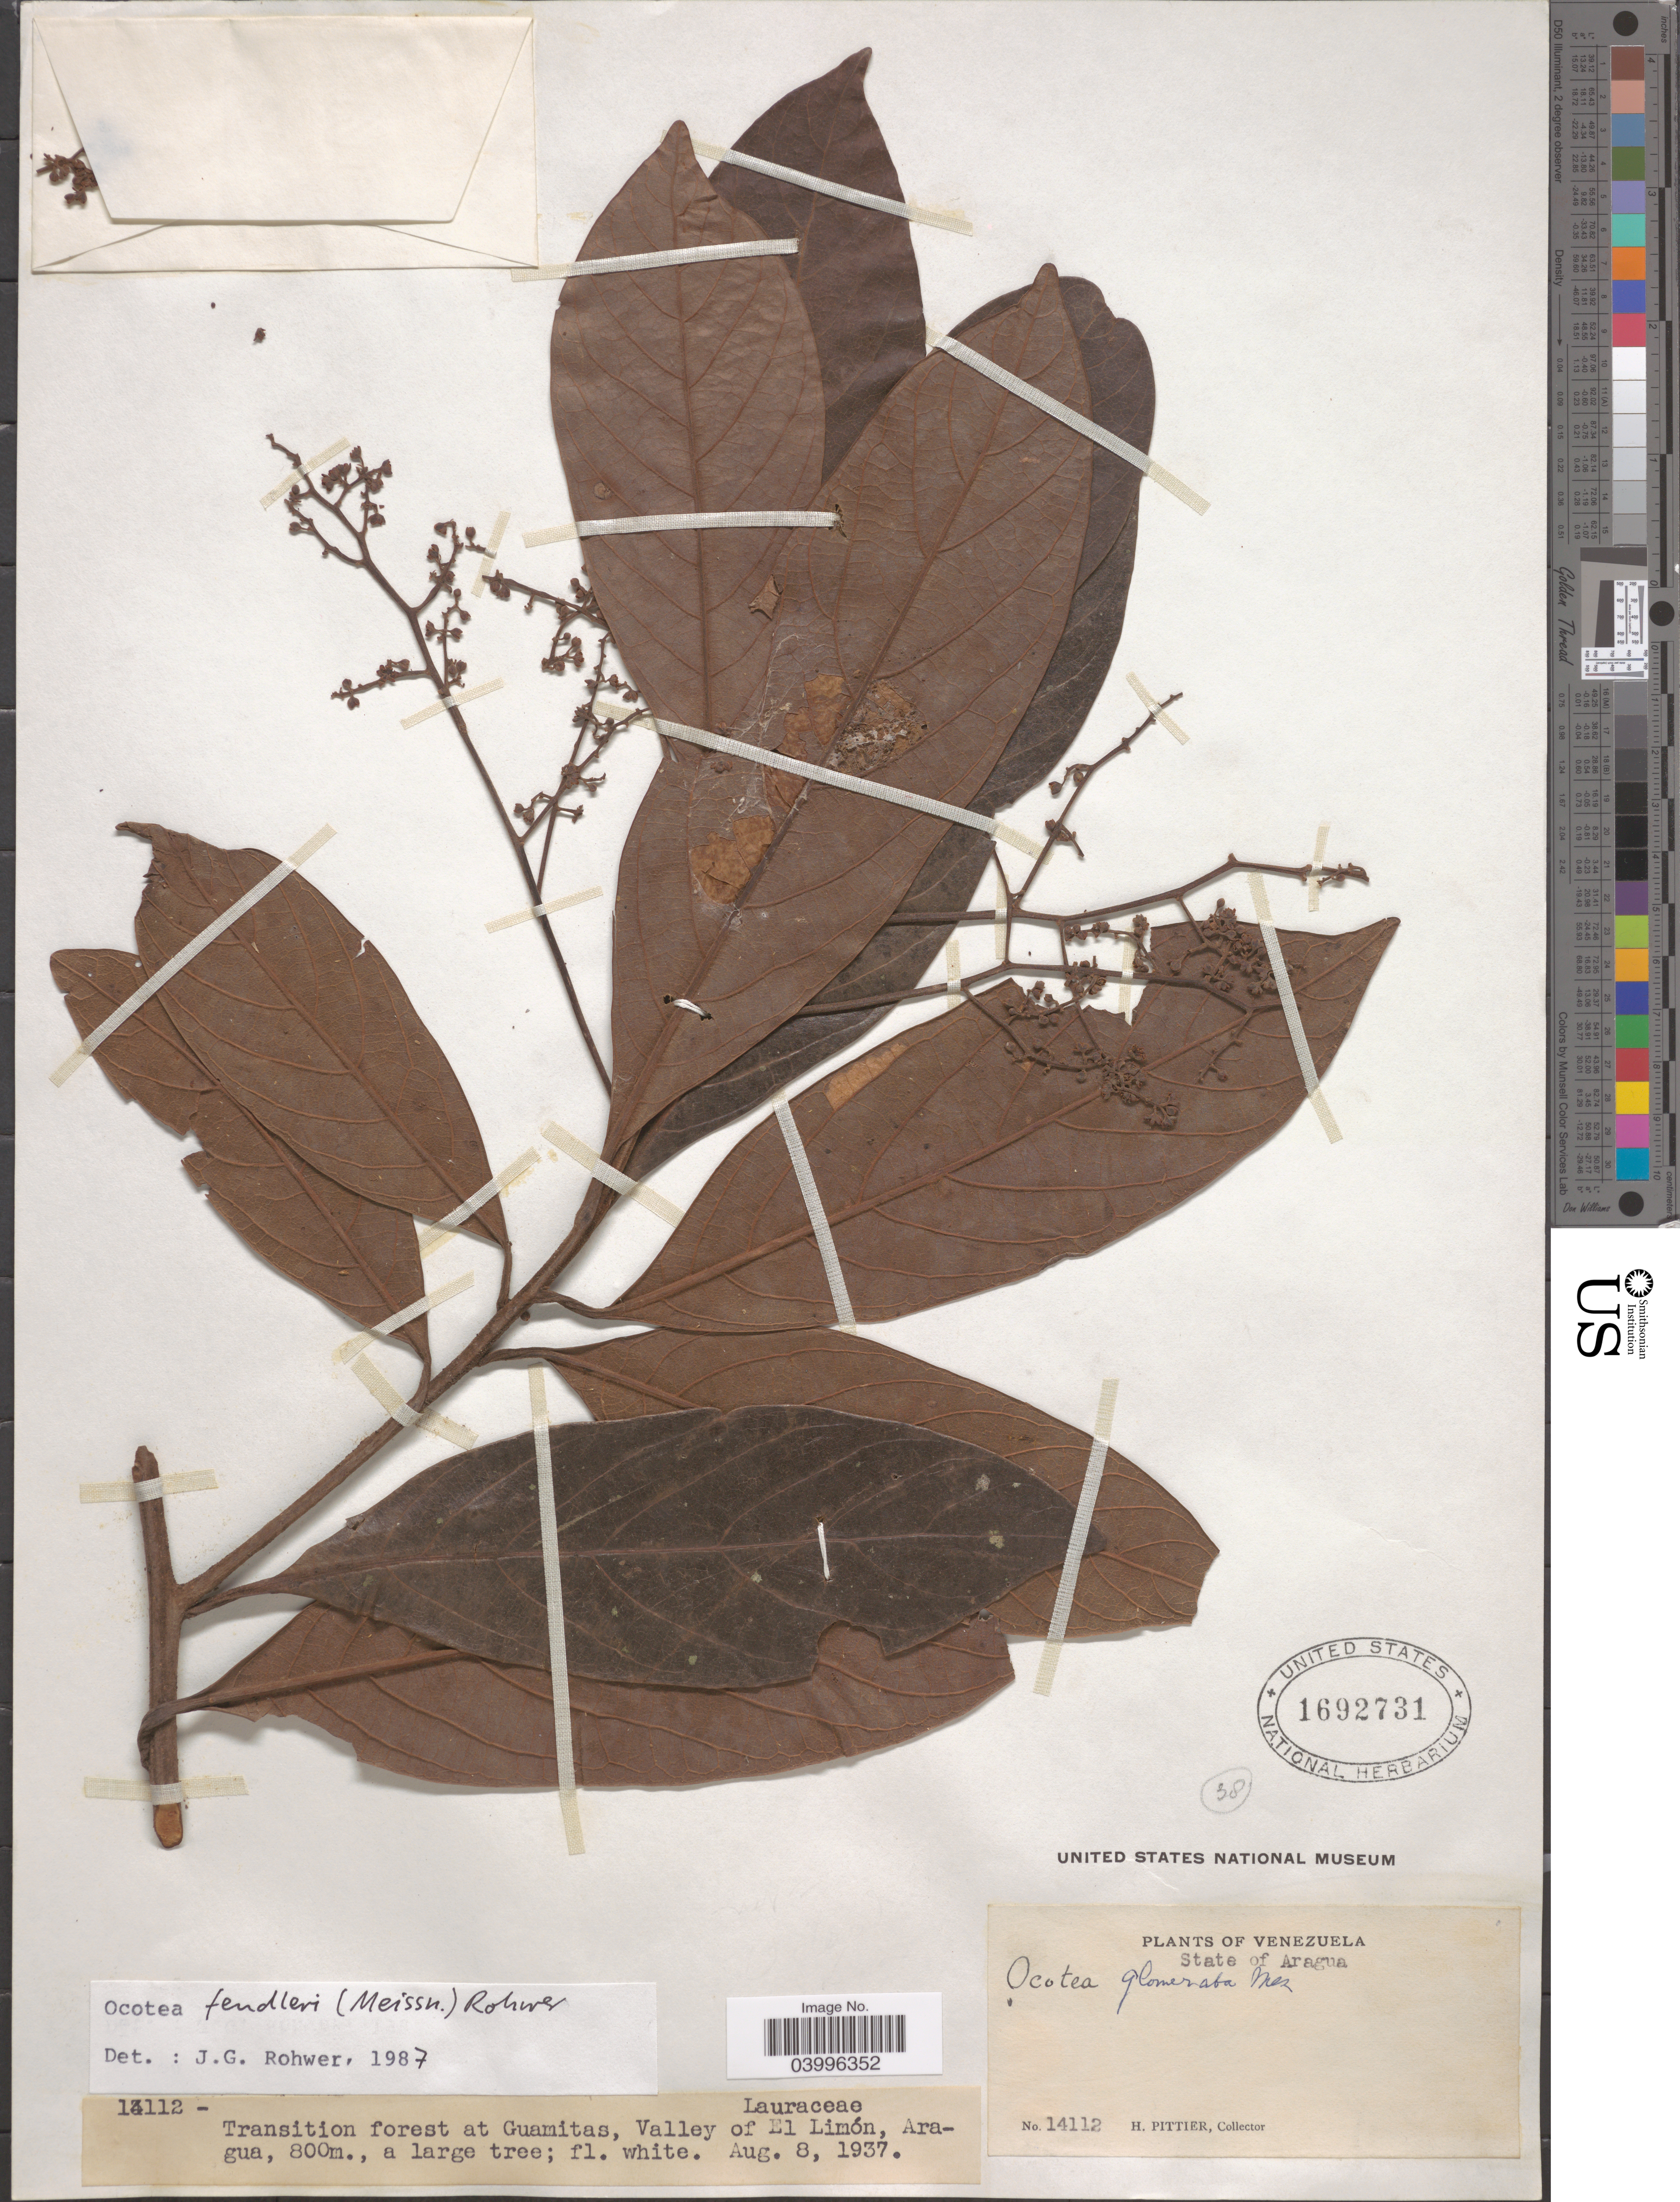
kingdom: Plantae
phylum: Tracheophyta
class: Magnoliopsida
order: Laurales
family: Lauraceae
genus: Ocotea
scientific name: Ocotea fendleri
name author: (Meisn.) Rohwer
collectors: H. F. Pittier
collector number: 14112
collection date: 1937-08-08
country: Venezuela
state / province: Aragua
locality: Transition forest at Guamitas, Valley of El Limón.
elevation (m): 800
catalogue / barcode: US 1692731